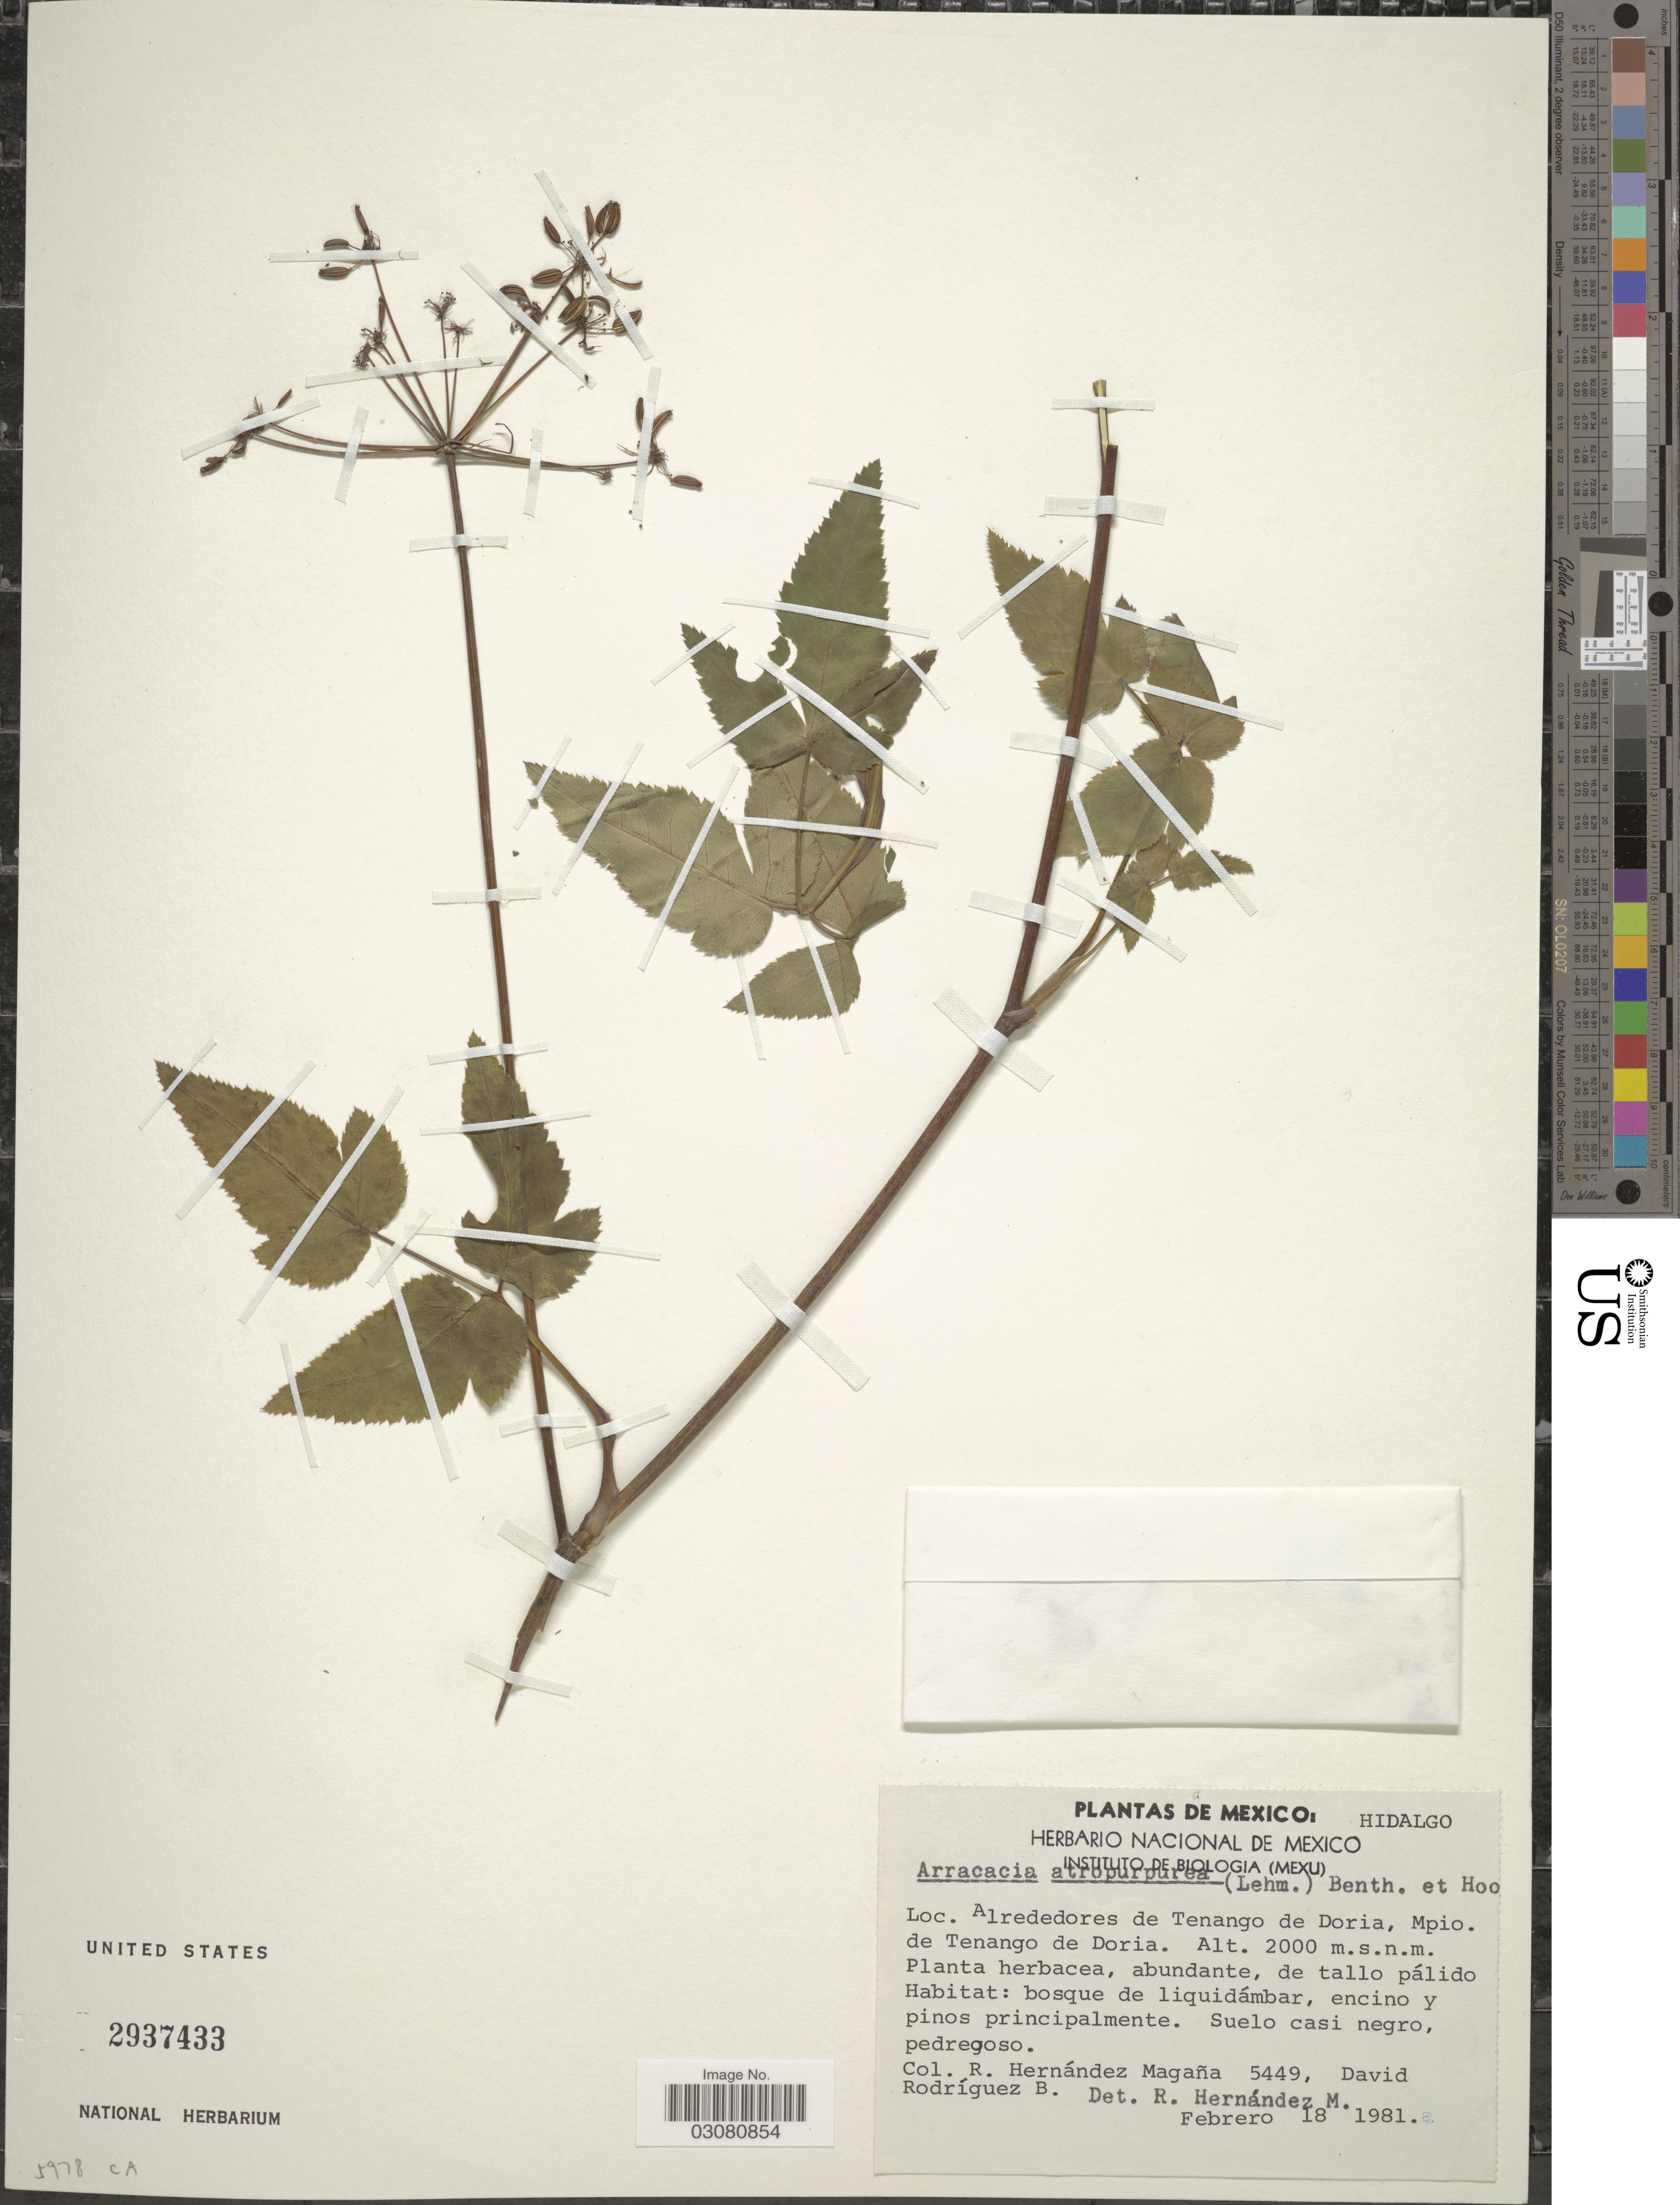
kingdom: Plantae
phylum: Tracheophyta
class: Magnoliopsida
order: Apiales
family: Apiaceae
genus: Arracacia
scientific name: Arracacia atropurpurea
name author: (Lehm.) Benth. & Hook. f. ex Hemsl.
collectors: R. Hernández-M. & D. Rodríguez B.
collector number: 5449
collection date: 1981-02-18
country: Mexico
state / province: Hidalgo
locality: Alrededores de Tenango de Doria, Mpio. de Tenango de Doria.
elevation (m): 2000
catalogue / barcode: US 2937433